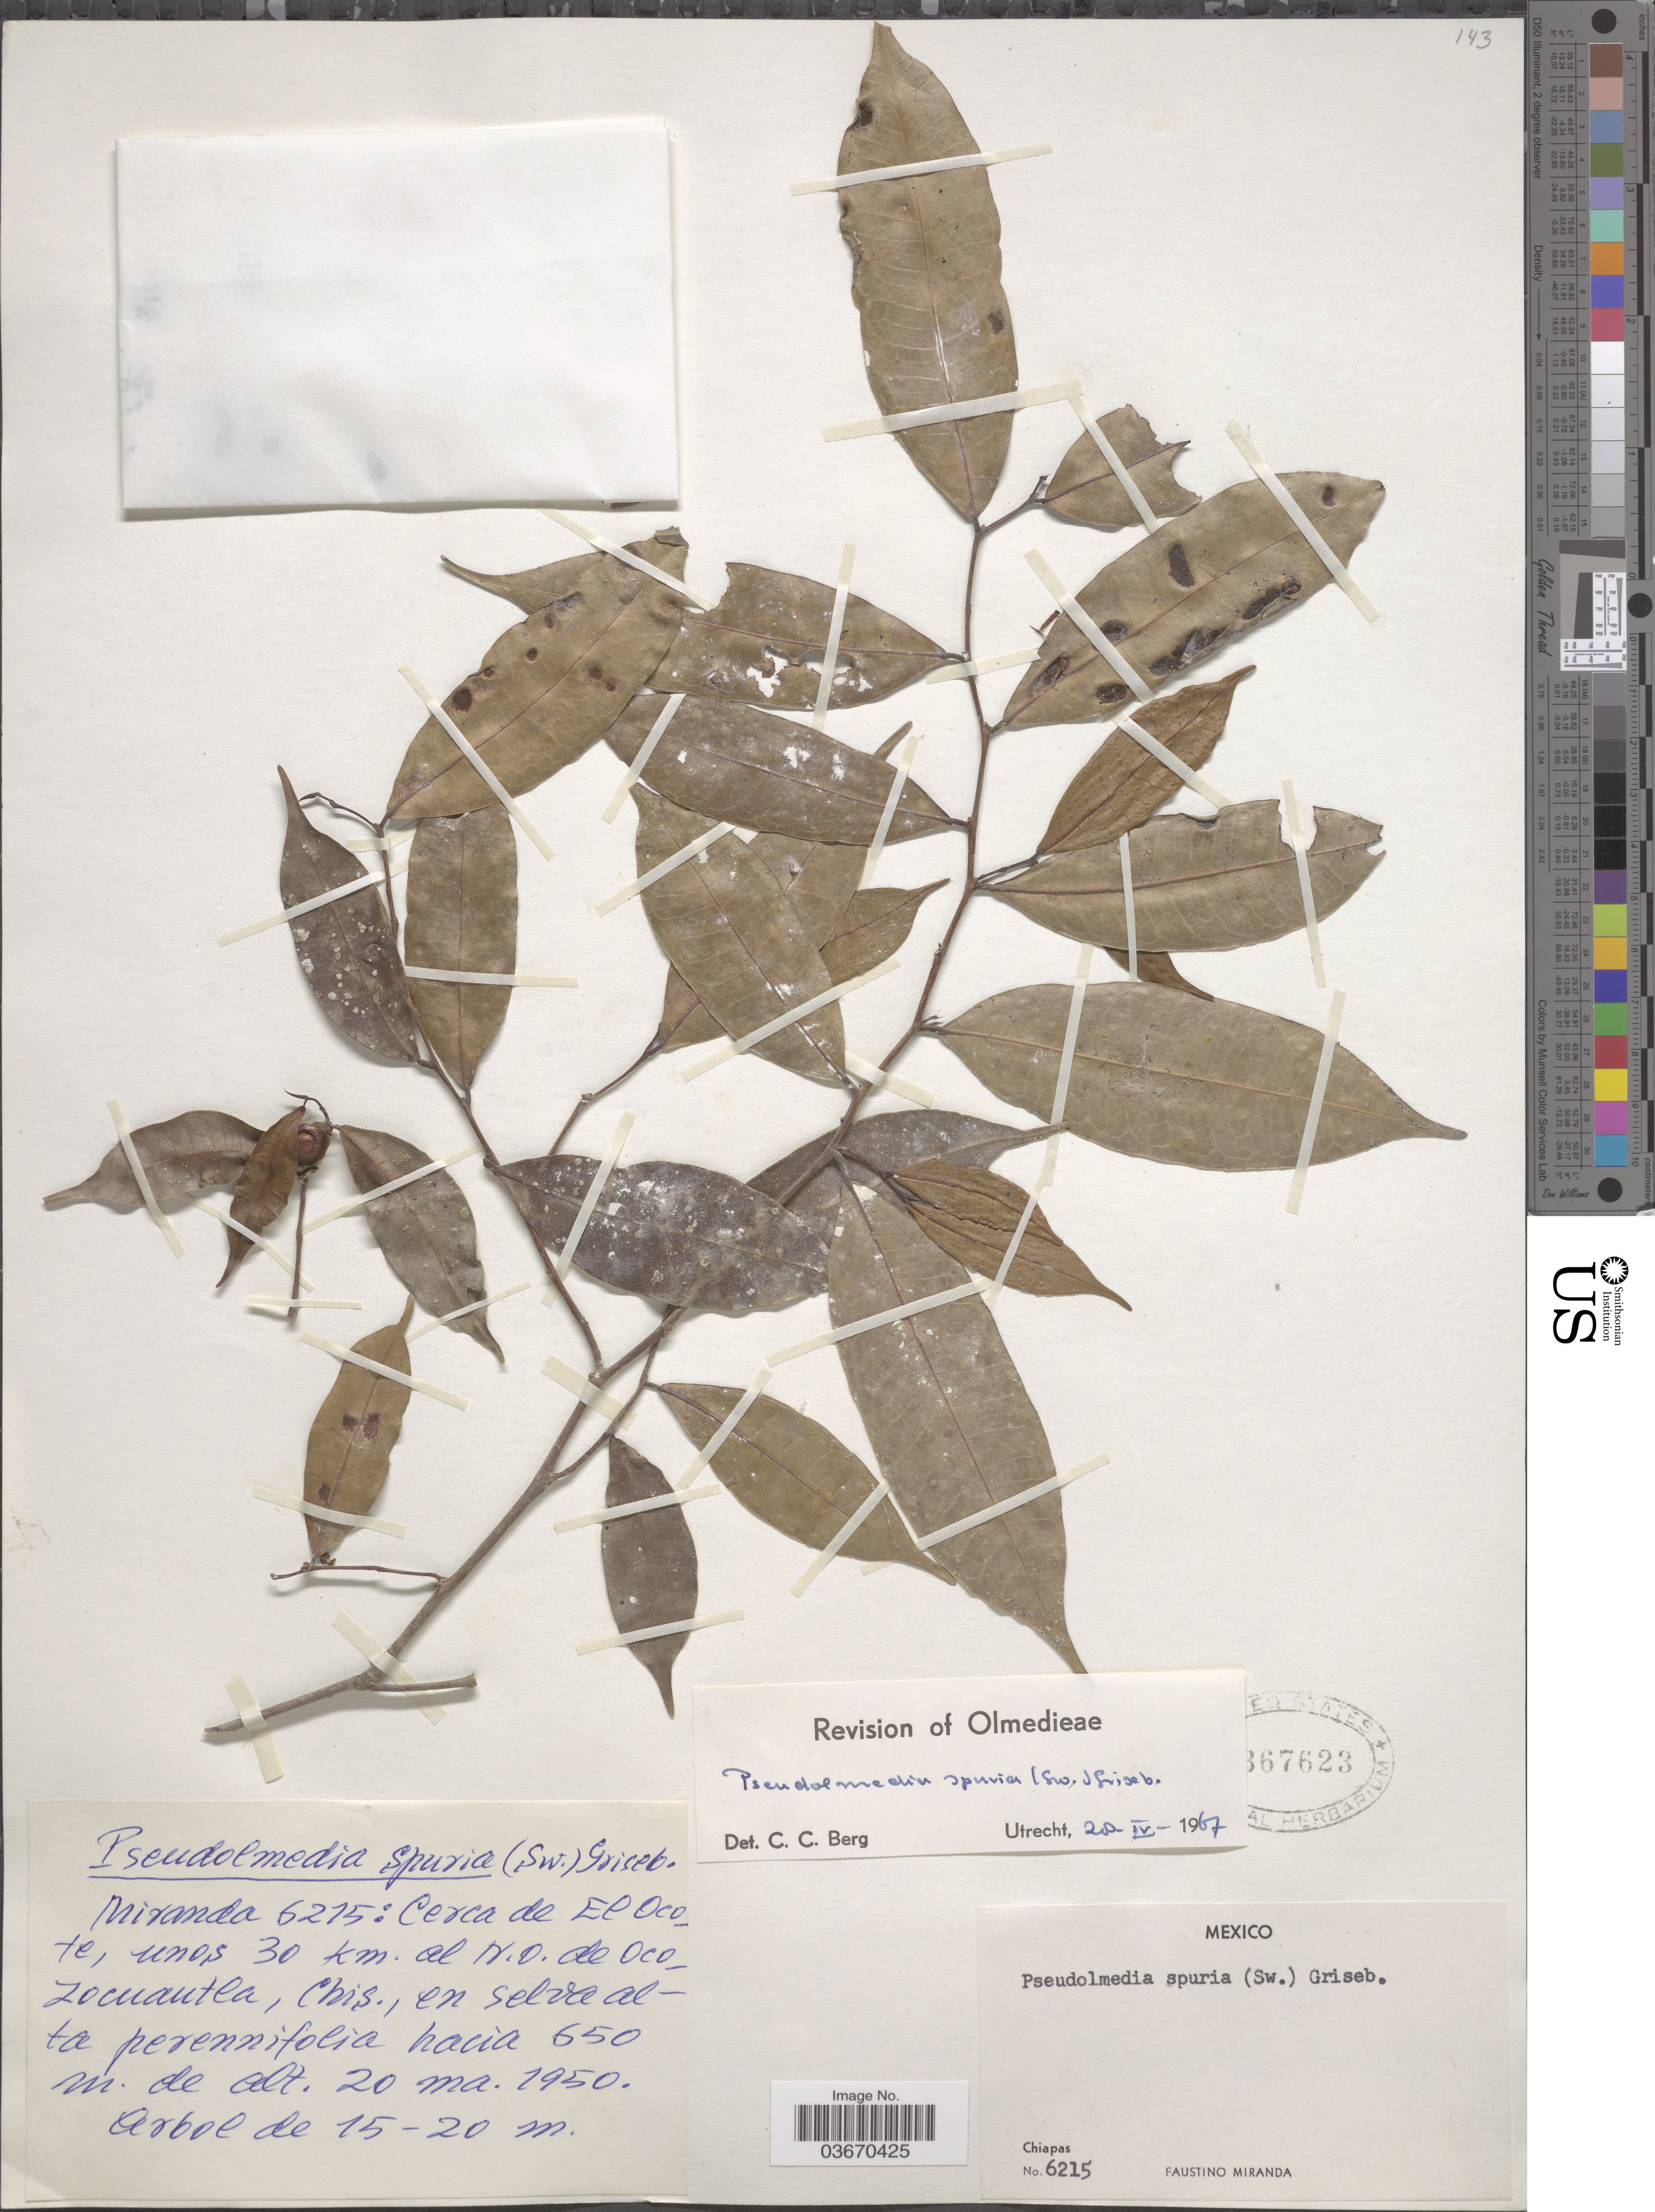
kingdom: Plantae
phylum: Tracheophyta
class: Magnoliopsida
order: Rosales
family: Moraceae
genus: Pseudolmedia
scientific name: Pseudolmedia spuria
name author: (Sw.) Griseb.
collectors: F. Miranda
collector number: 6215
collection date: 1950-03-20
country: Mexico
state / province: Chiapas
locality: Cerca de El Ocote, unos 30 Km. al N. O de Ocozocuautla.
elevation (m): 650